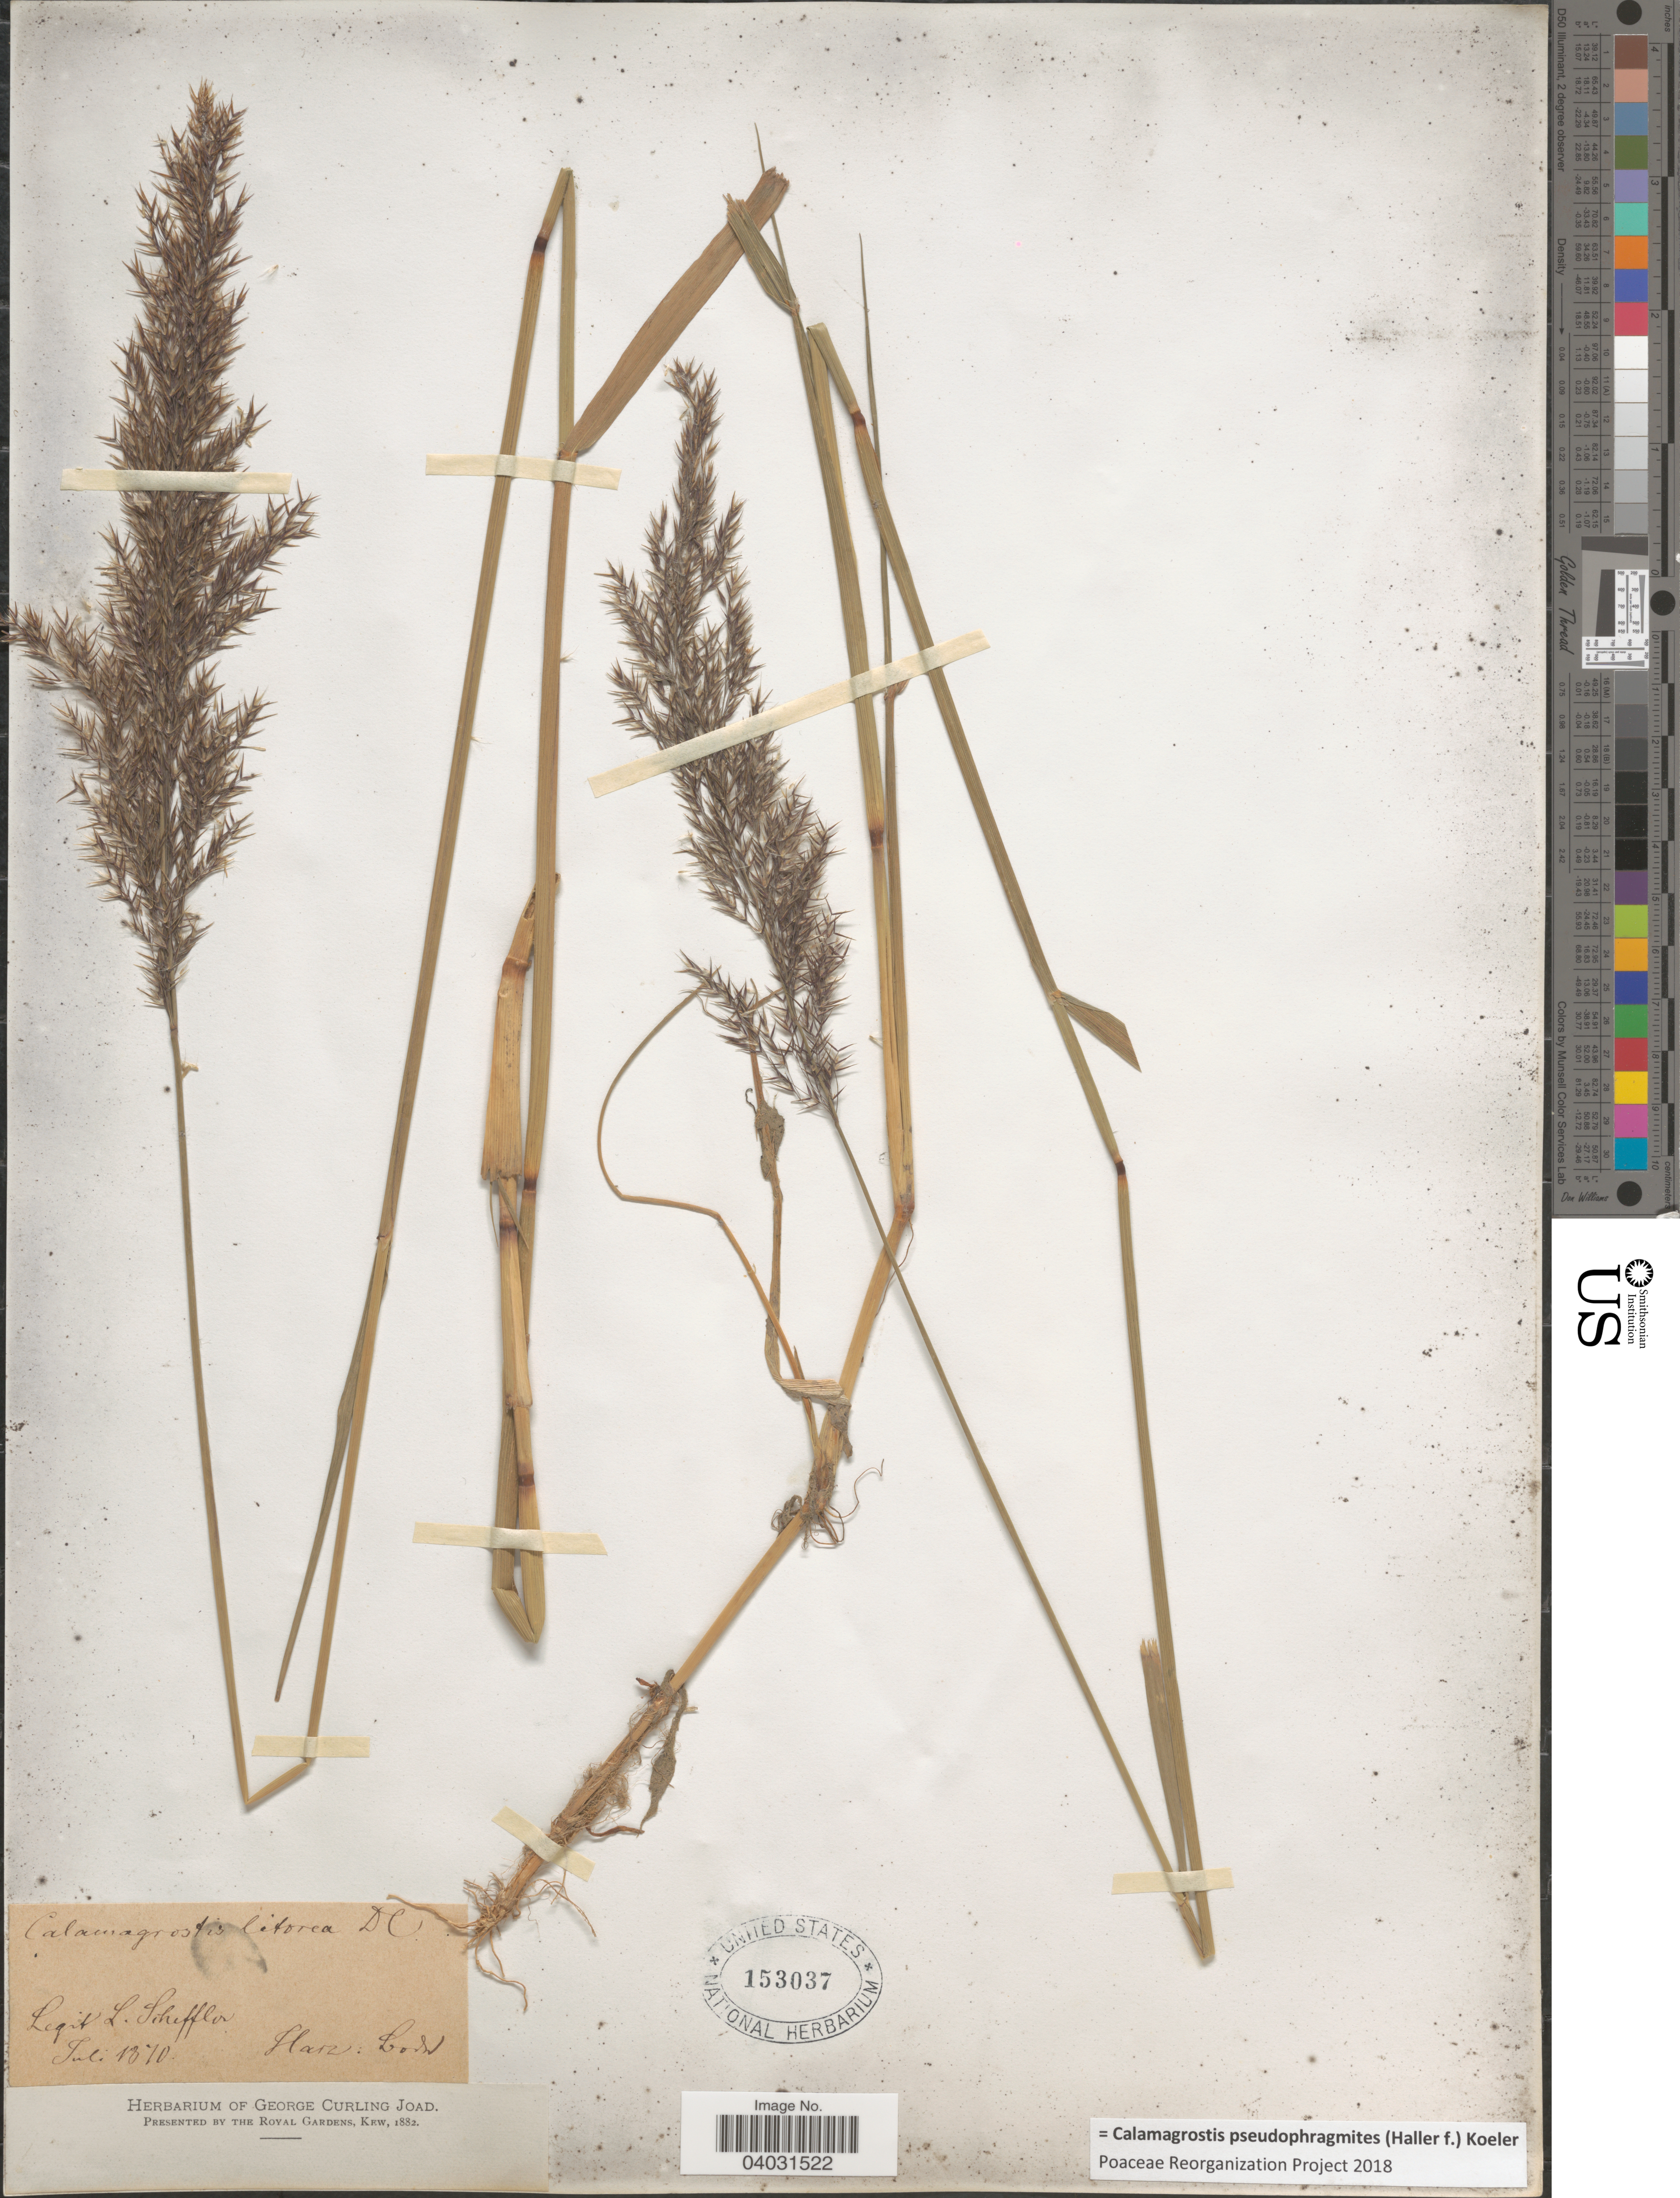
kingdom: Plantae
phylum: Tracheophyta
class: Liliopsida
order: Poales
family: Poaceae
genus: Calamagrostis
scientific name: Calamagrostis pseudophragmites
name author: (Haller f.) Koeler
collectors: L. Scheffler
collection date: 1870-07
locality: Harz: Lords. [interpreted]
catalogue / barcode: US 153037